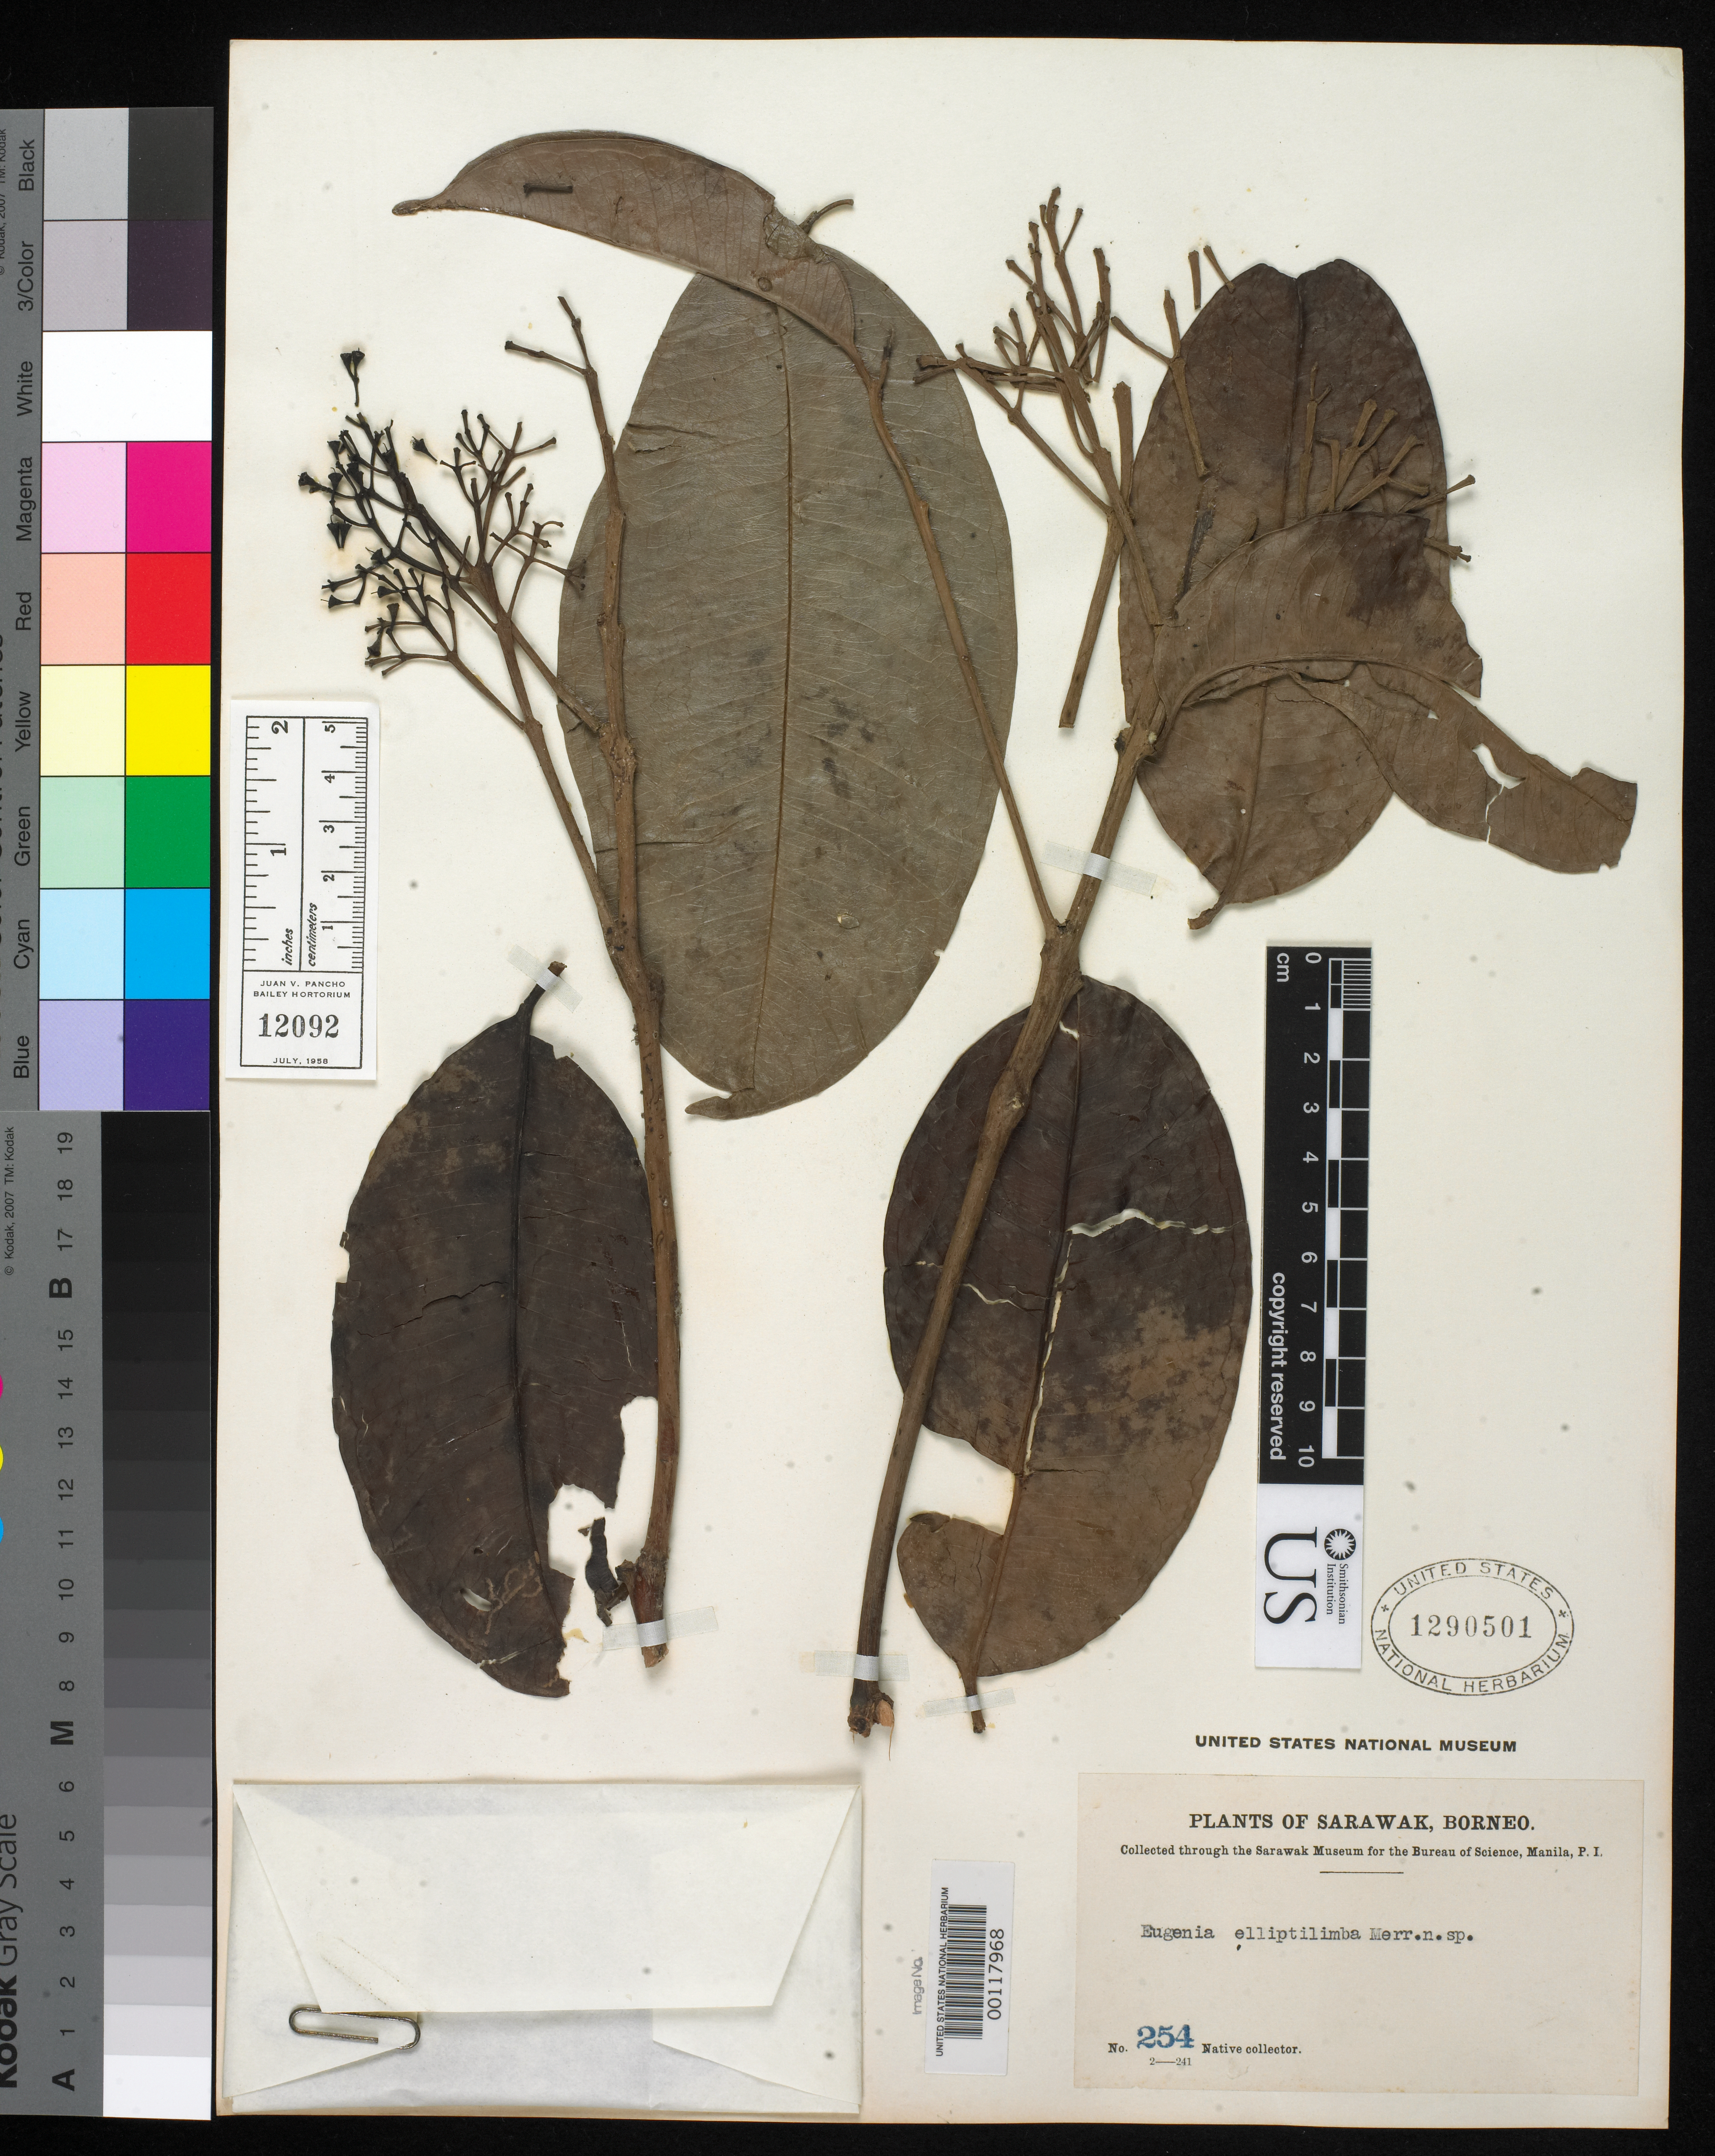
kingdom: Plantae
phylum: Tracheophyta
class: Magnoliopsida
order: Myrtales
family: Myrtaceae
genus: Eugenia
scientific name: Eugenia elliptilimba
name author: Merr.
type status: Isotype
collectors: Native collector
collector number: Bur. Sci. 254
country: Malaysia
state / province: Sarawak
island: Borneo Island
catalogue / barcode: US 1290501